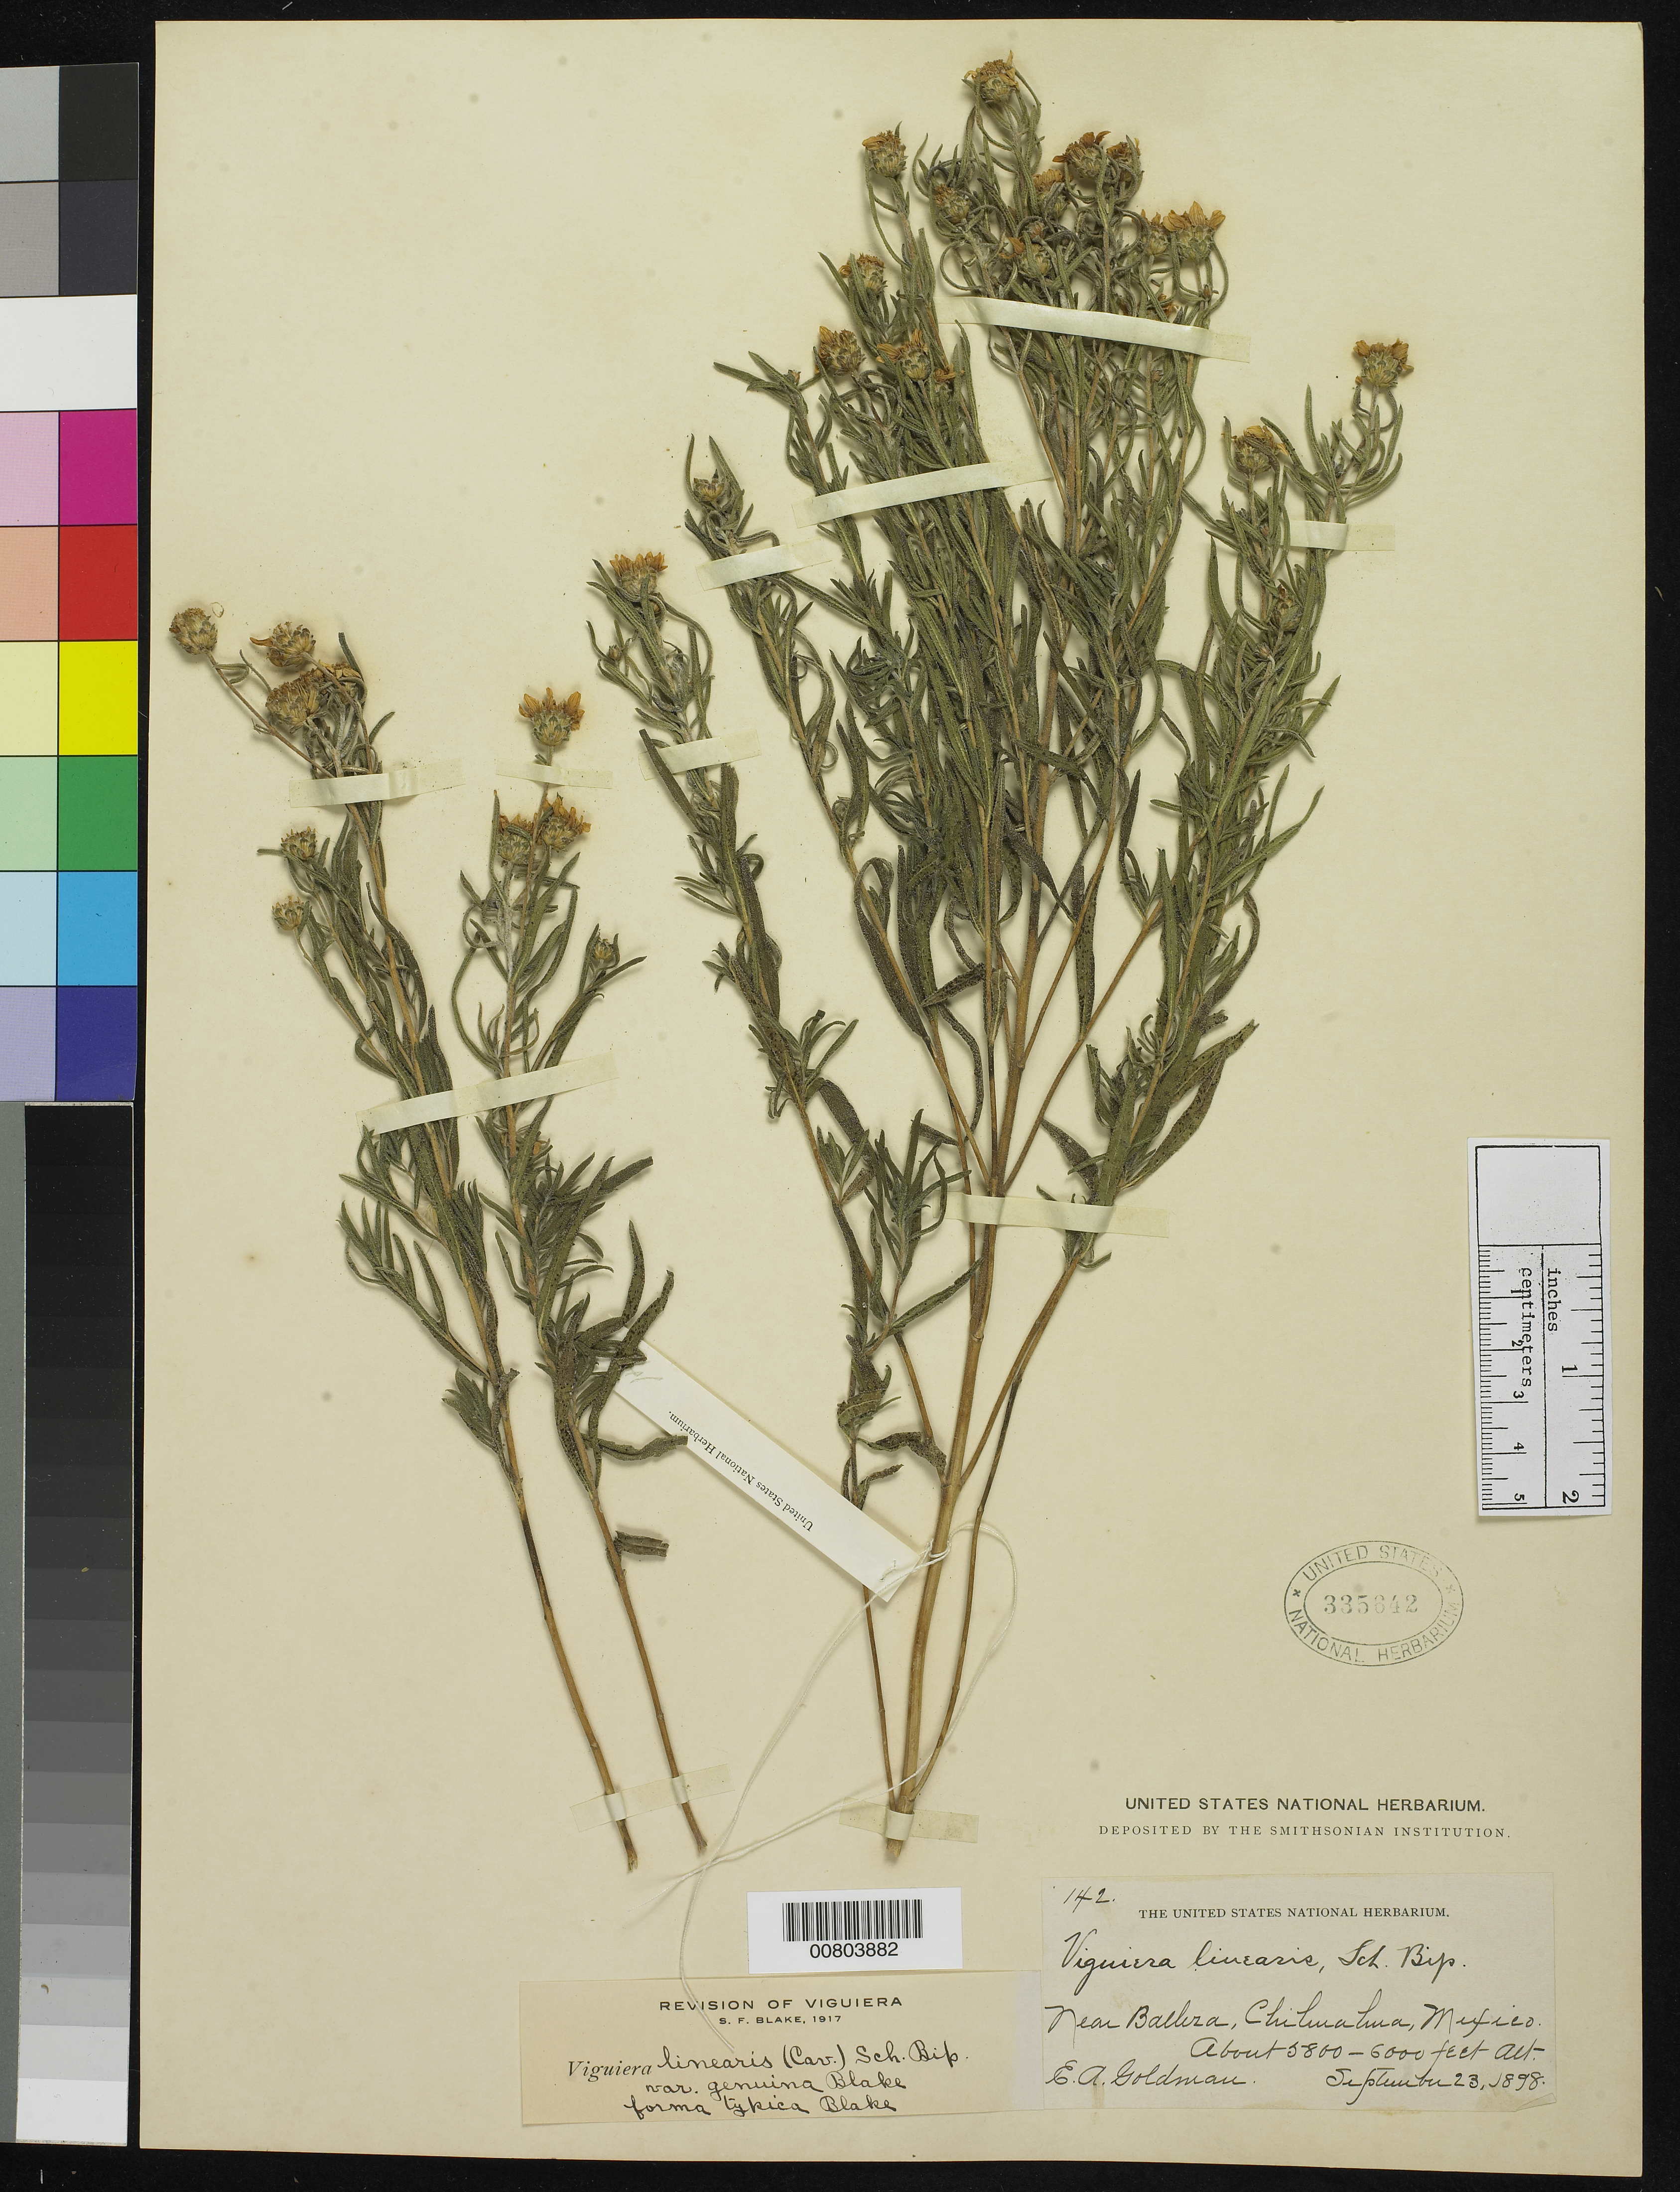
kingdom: Plantae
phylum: Tracheophyta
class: Magnoliopsida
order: Asterales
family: Asteraceae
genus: Viguiera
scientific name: Viguiera linearis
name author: (Cav.) Sch. Bip.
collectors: E. A. Goldman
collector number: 142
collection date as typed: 23 Sep 1898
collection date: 1898-09-23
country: Mexico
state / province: Chihuahua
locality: Near Balleza, Chihuahua.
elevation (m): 1768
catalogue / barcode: US 335642